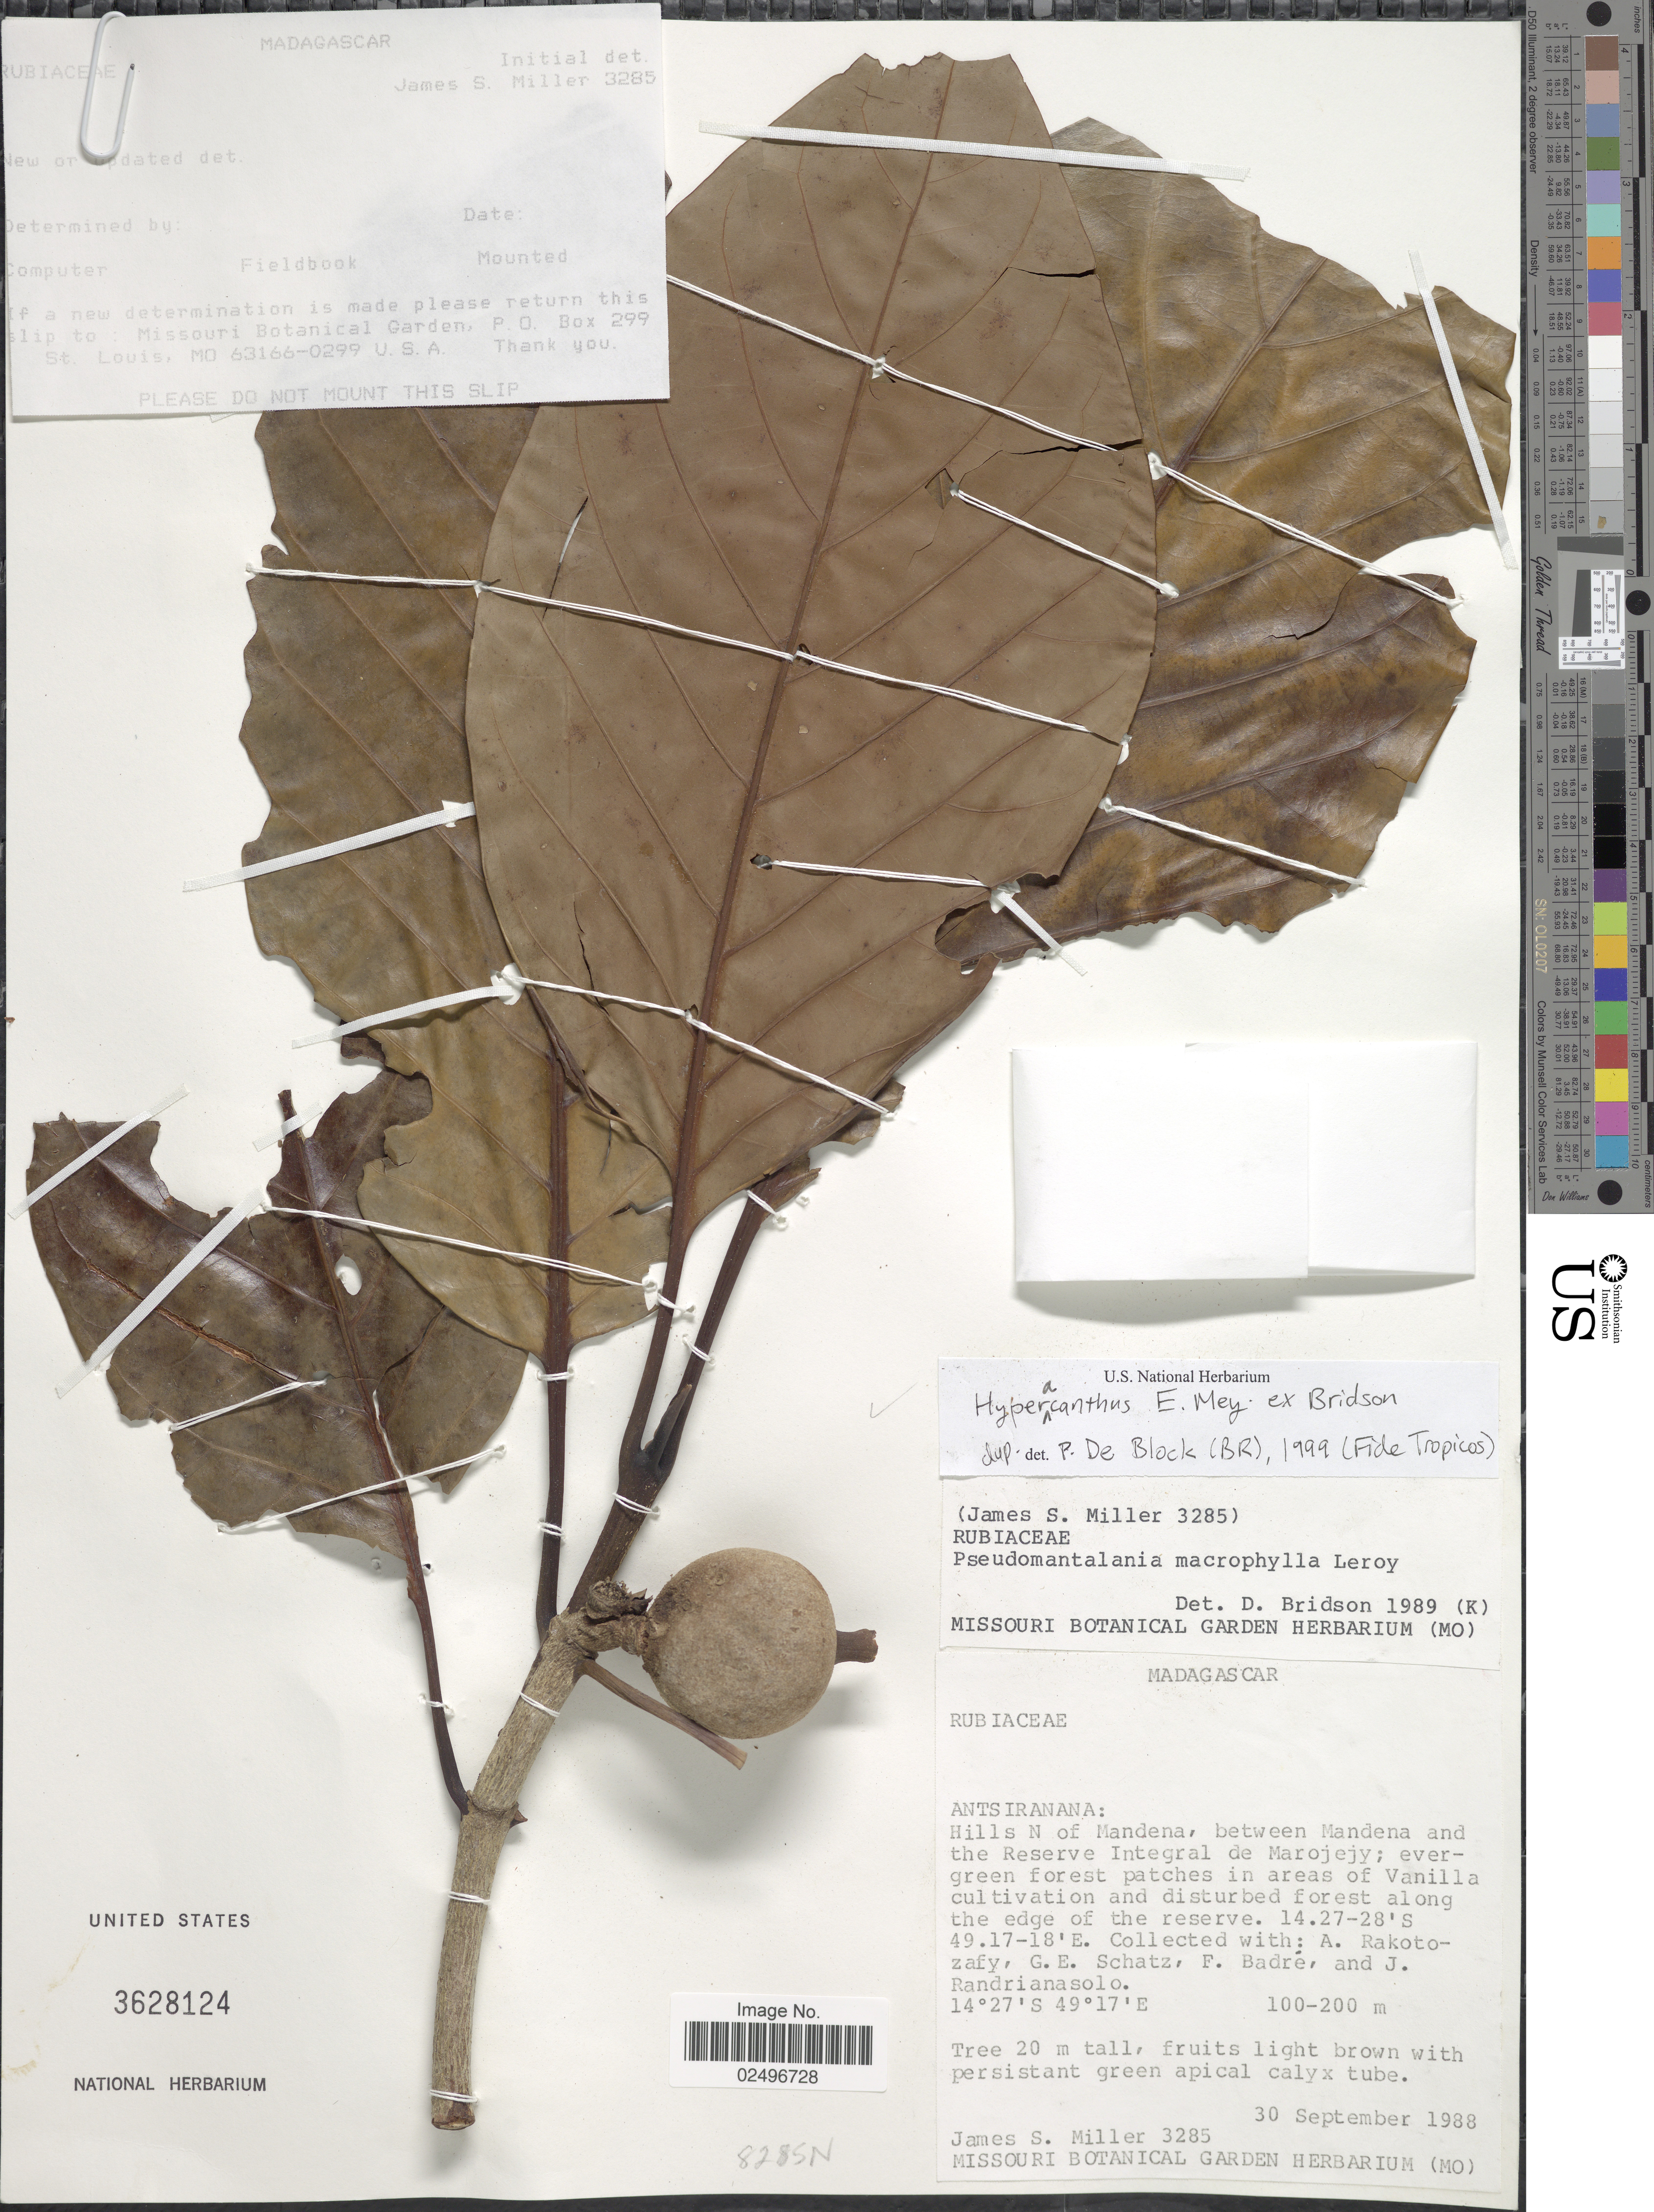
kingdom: Plantae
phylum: Tracheophyta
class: Magnoliopsida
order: Gentianales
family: Rubiaceae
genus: Hyperacanthus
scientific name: Hyperacanthus sp.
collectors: J. S. Miller, A. Rakotozafy, G. Schatz, F. Badré & J. Randrianasolo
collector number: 3285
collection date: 1988-09-30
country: Madagascar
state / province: Sava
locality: Hills N of Mandena, between Mandena and the Reserve Integral de Marojejy, in areas of Vanilla cultivation and disturbed forest along the edge of the reserve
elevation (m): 100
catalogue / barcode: US 3628124